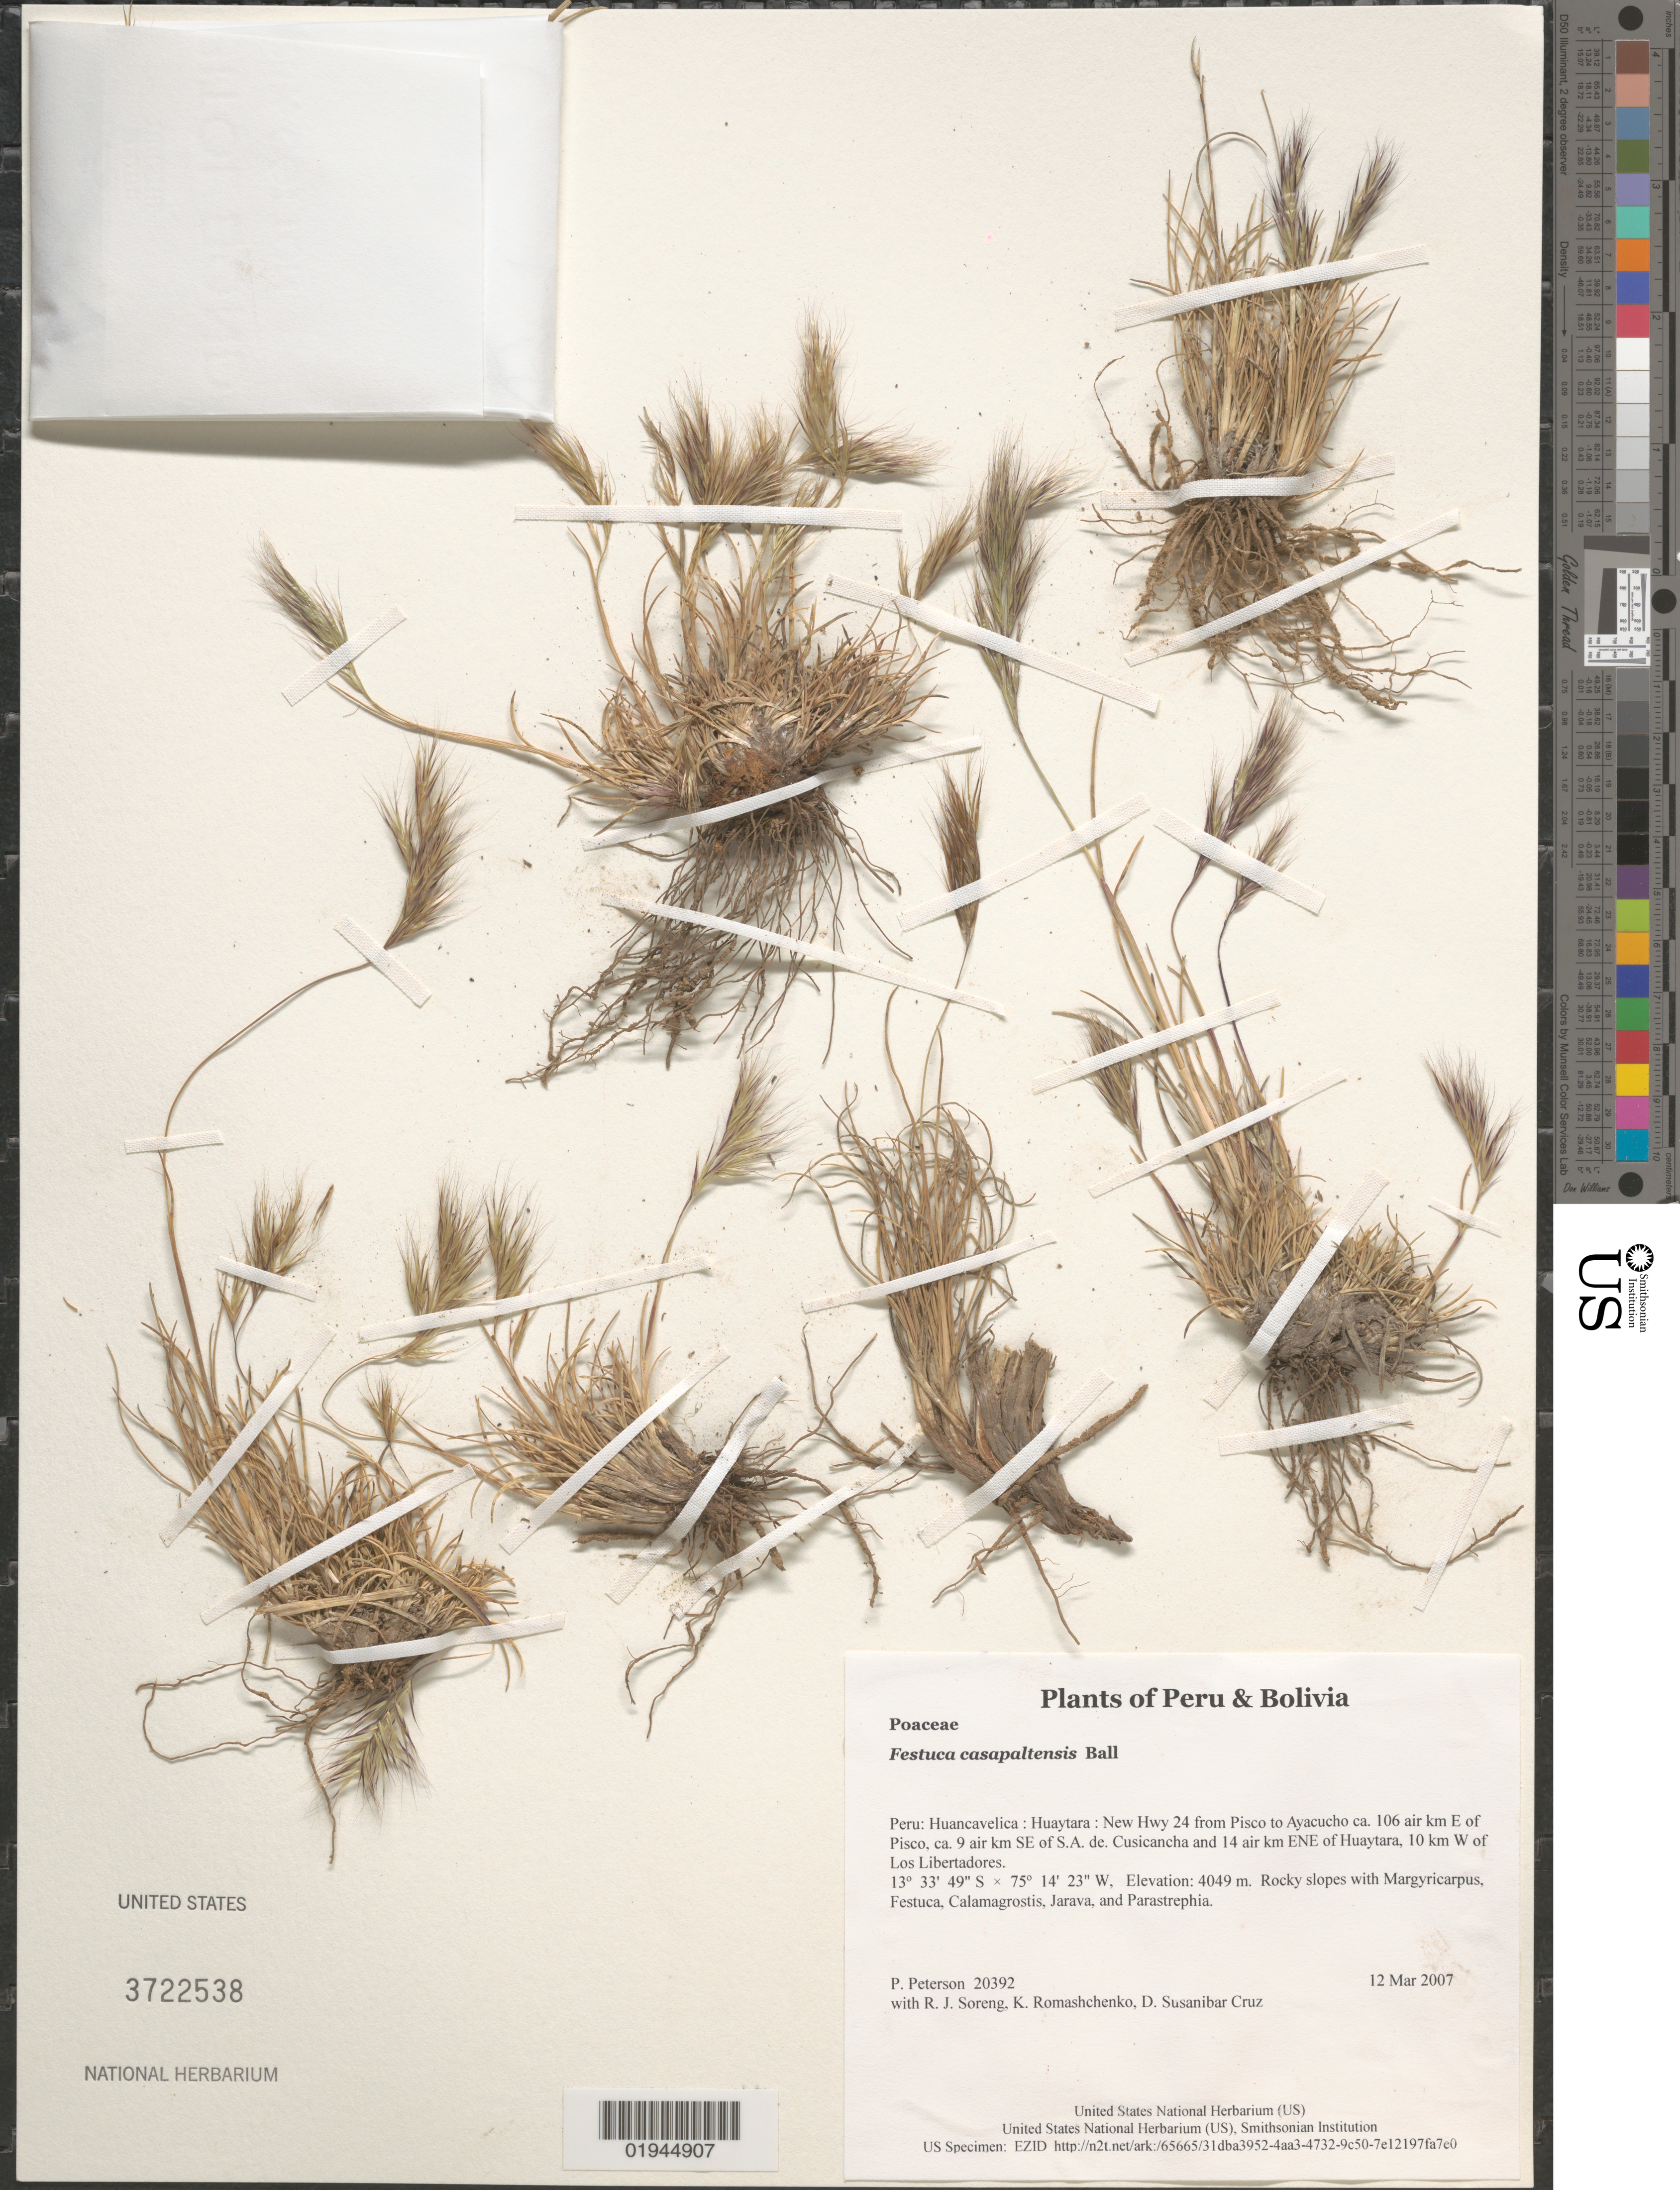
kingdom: Plantae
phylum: Tracheophyta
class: Liliopsida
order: Poales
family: Poaceae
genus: Festuca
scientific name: Festuca casapaltensis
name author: Ball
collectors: P. M. Peterson, R. J. Soreng, K. Romashchenko & D. Susanibar Cruz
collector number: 20392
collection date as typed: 12 Mar 2007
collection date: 2007-03-12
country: Peru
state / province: Huancavelica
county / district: Huaytara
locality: New Hwy 24 from Pisco to Ayacucho ca. 106 air km E of Pisco, ca. 9 air km SE of S.A. de. Cusicancha and 14 air km ENE of Huaytara, 10 km W of Los Libertadores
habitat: Rocky slopes with Margyricarpus, Festuca, Calamagrostis, Jarava, and Parastrephia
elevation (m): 4049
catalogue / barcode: US 3722538